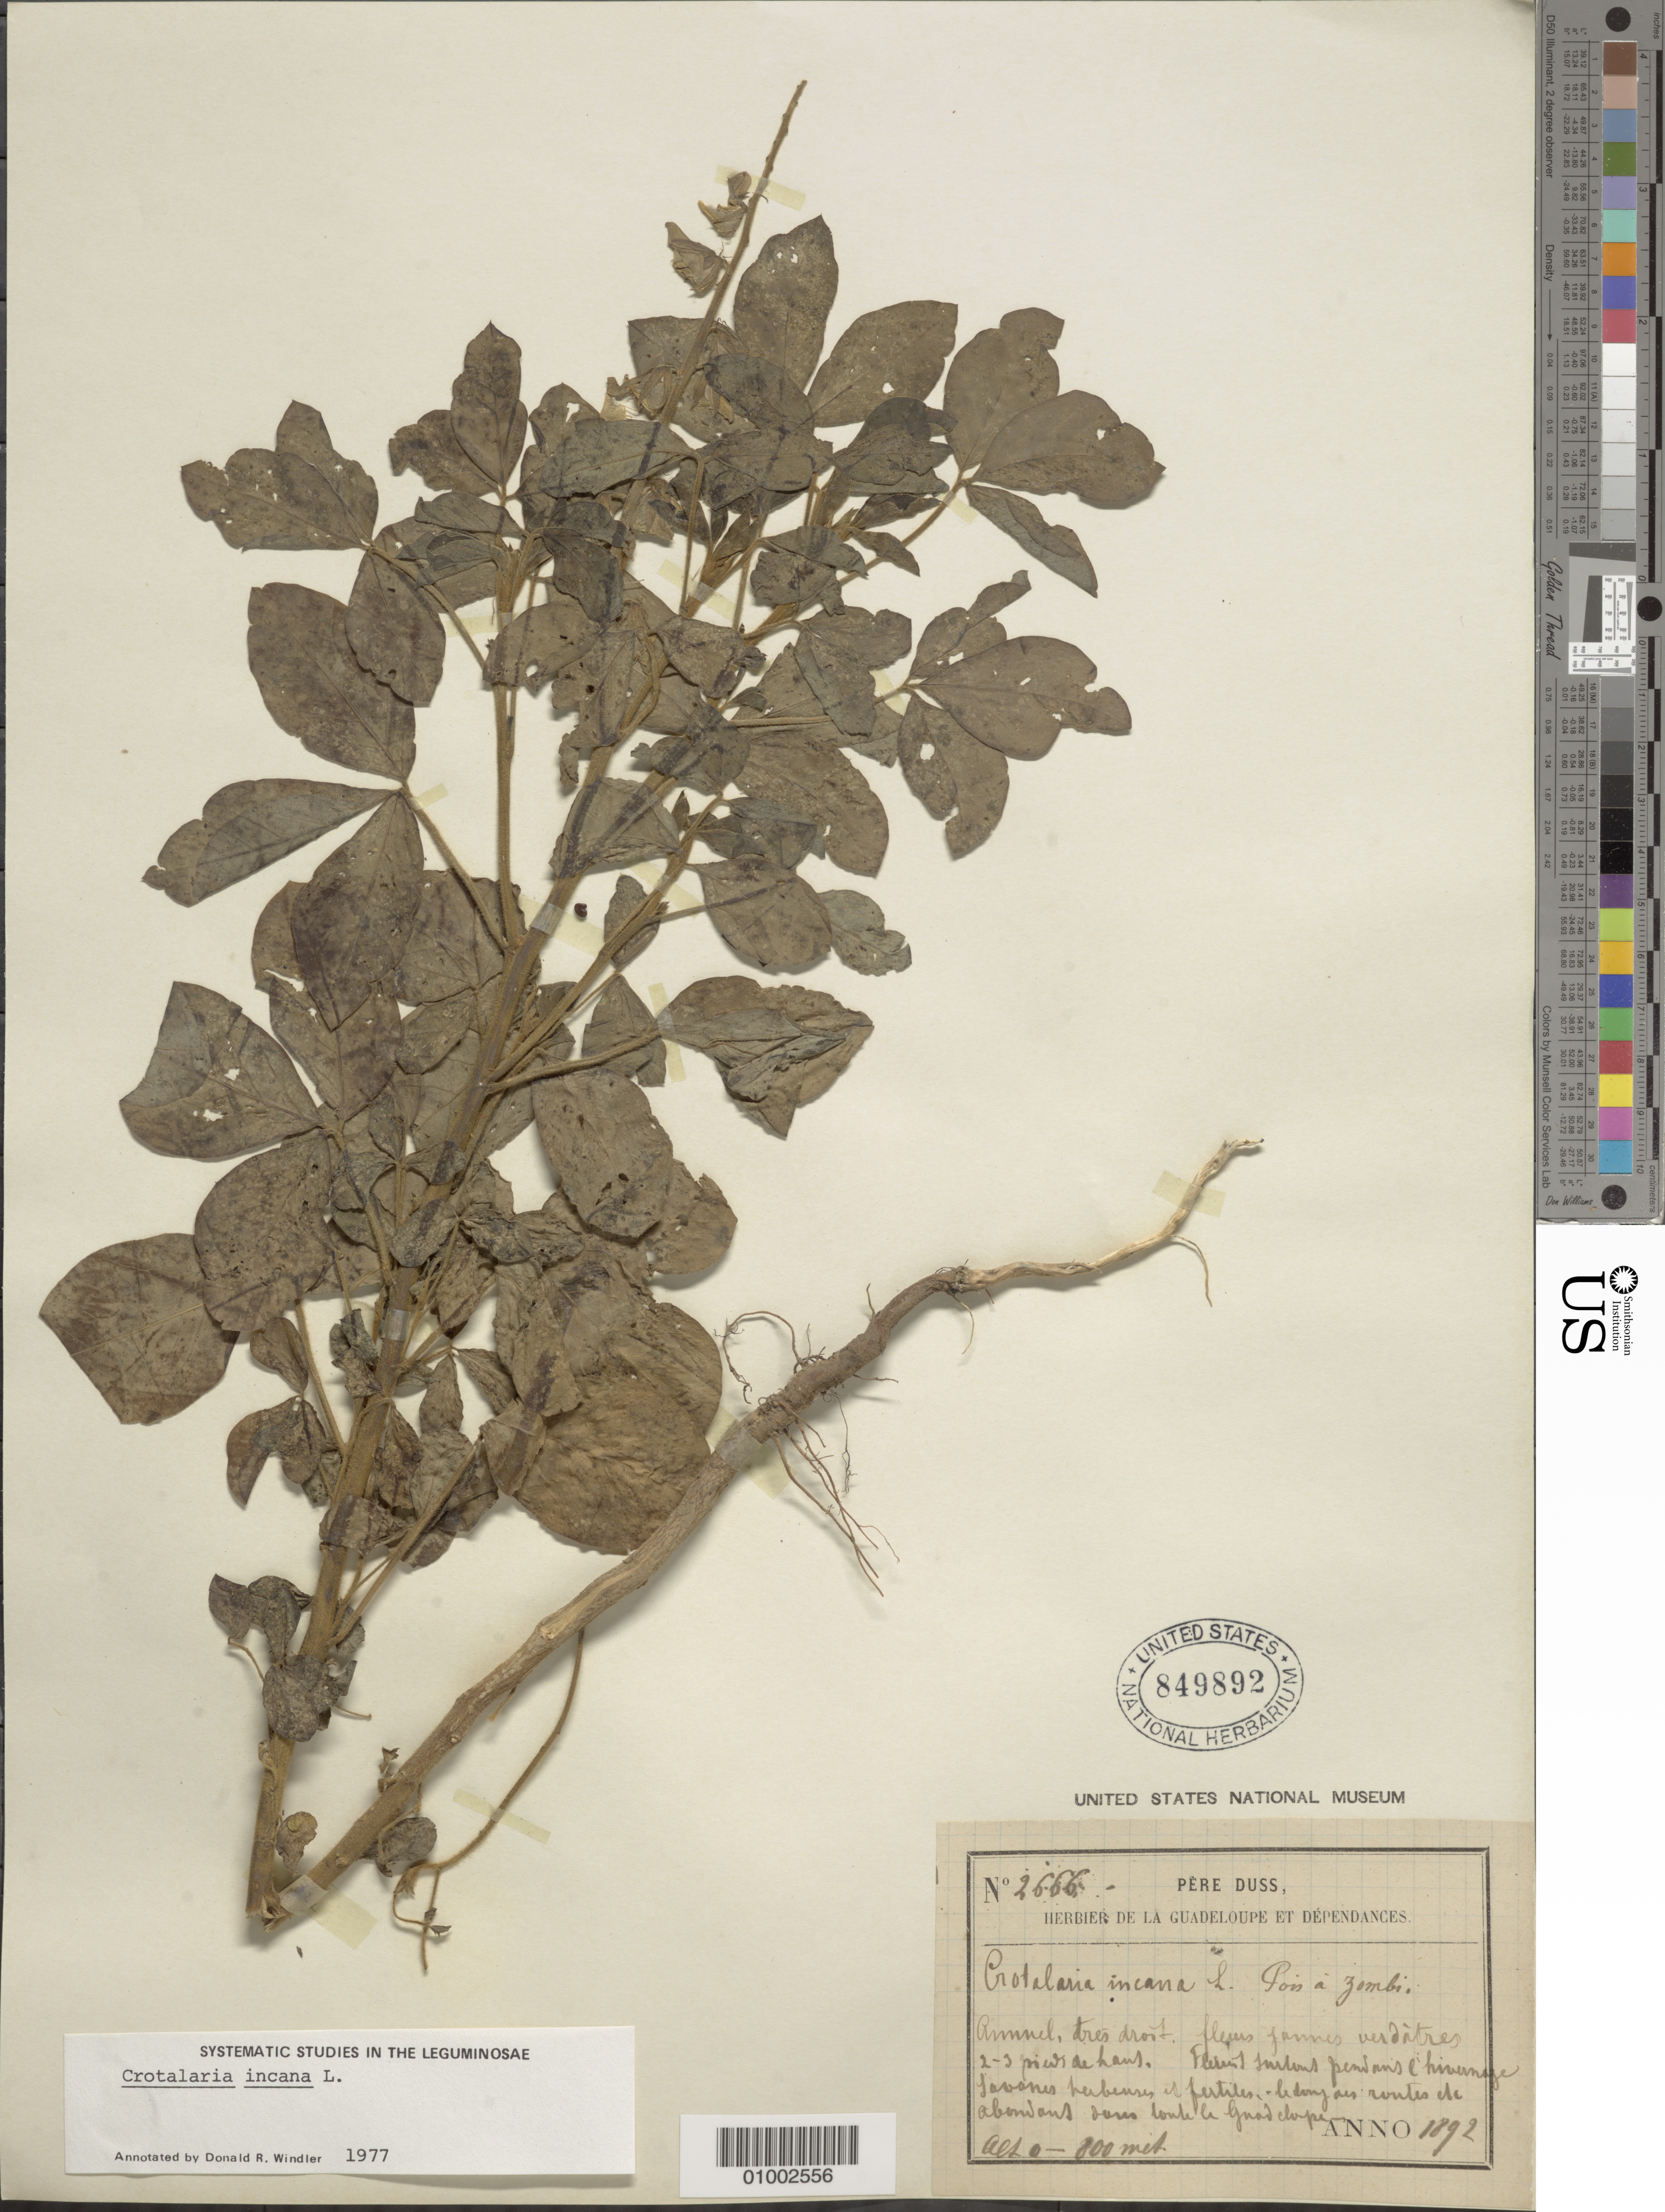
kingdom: Plantae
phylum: Tracheophyta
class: Magnoliopsida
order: Fabales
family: Fabaceae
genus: Crotalaria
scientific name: Crotalaria incana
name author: L.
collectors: Père Duss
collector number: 2666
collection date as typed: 1892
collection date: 1892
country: Guadeloupe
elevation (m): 800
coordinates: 0 N, 0 E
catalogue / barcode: US 849892